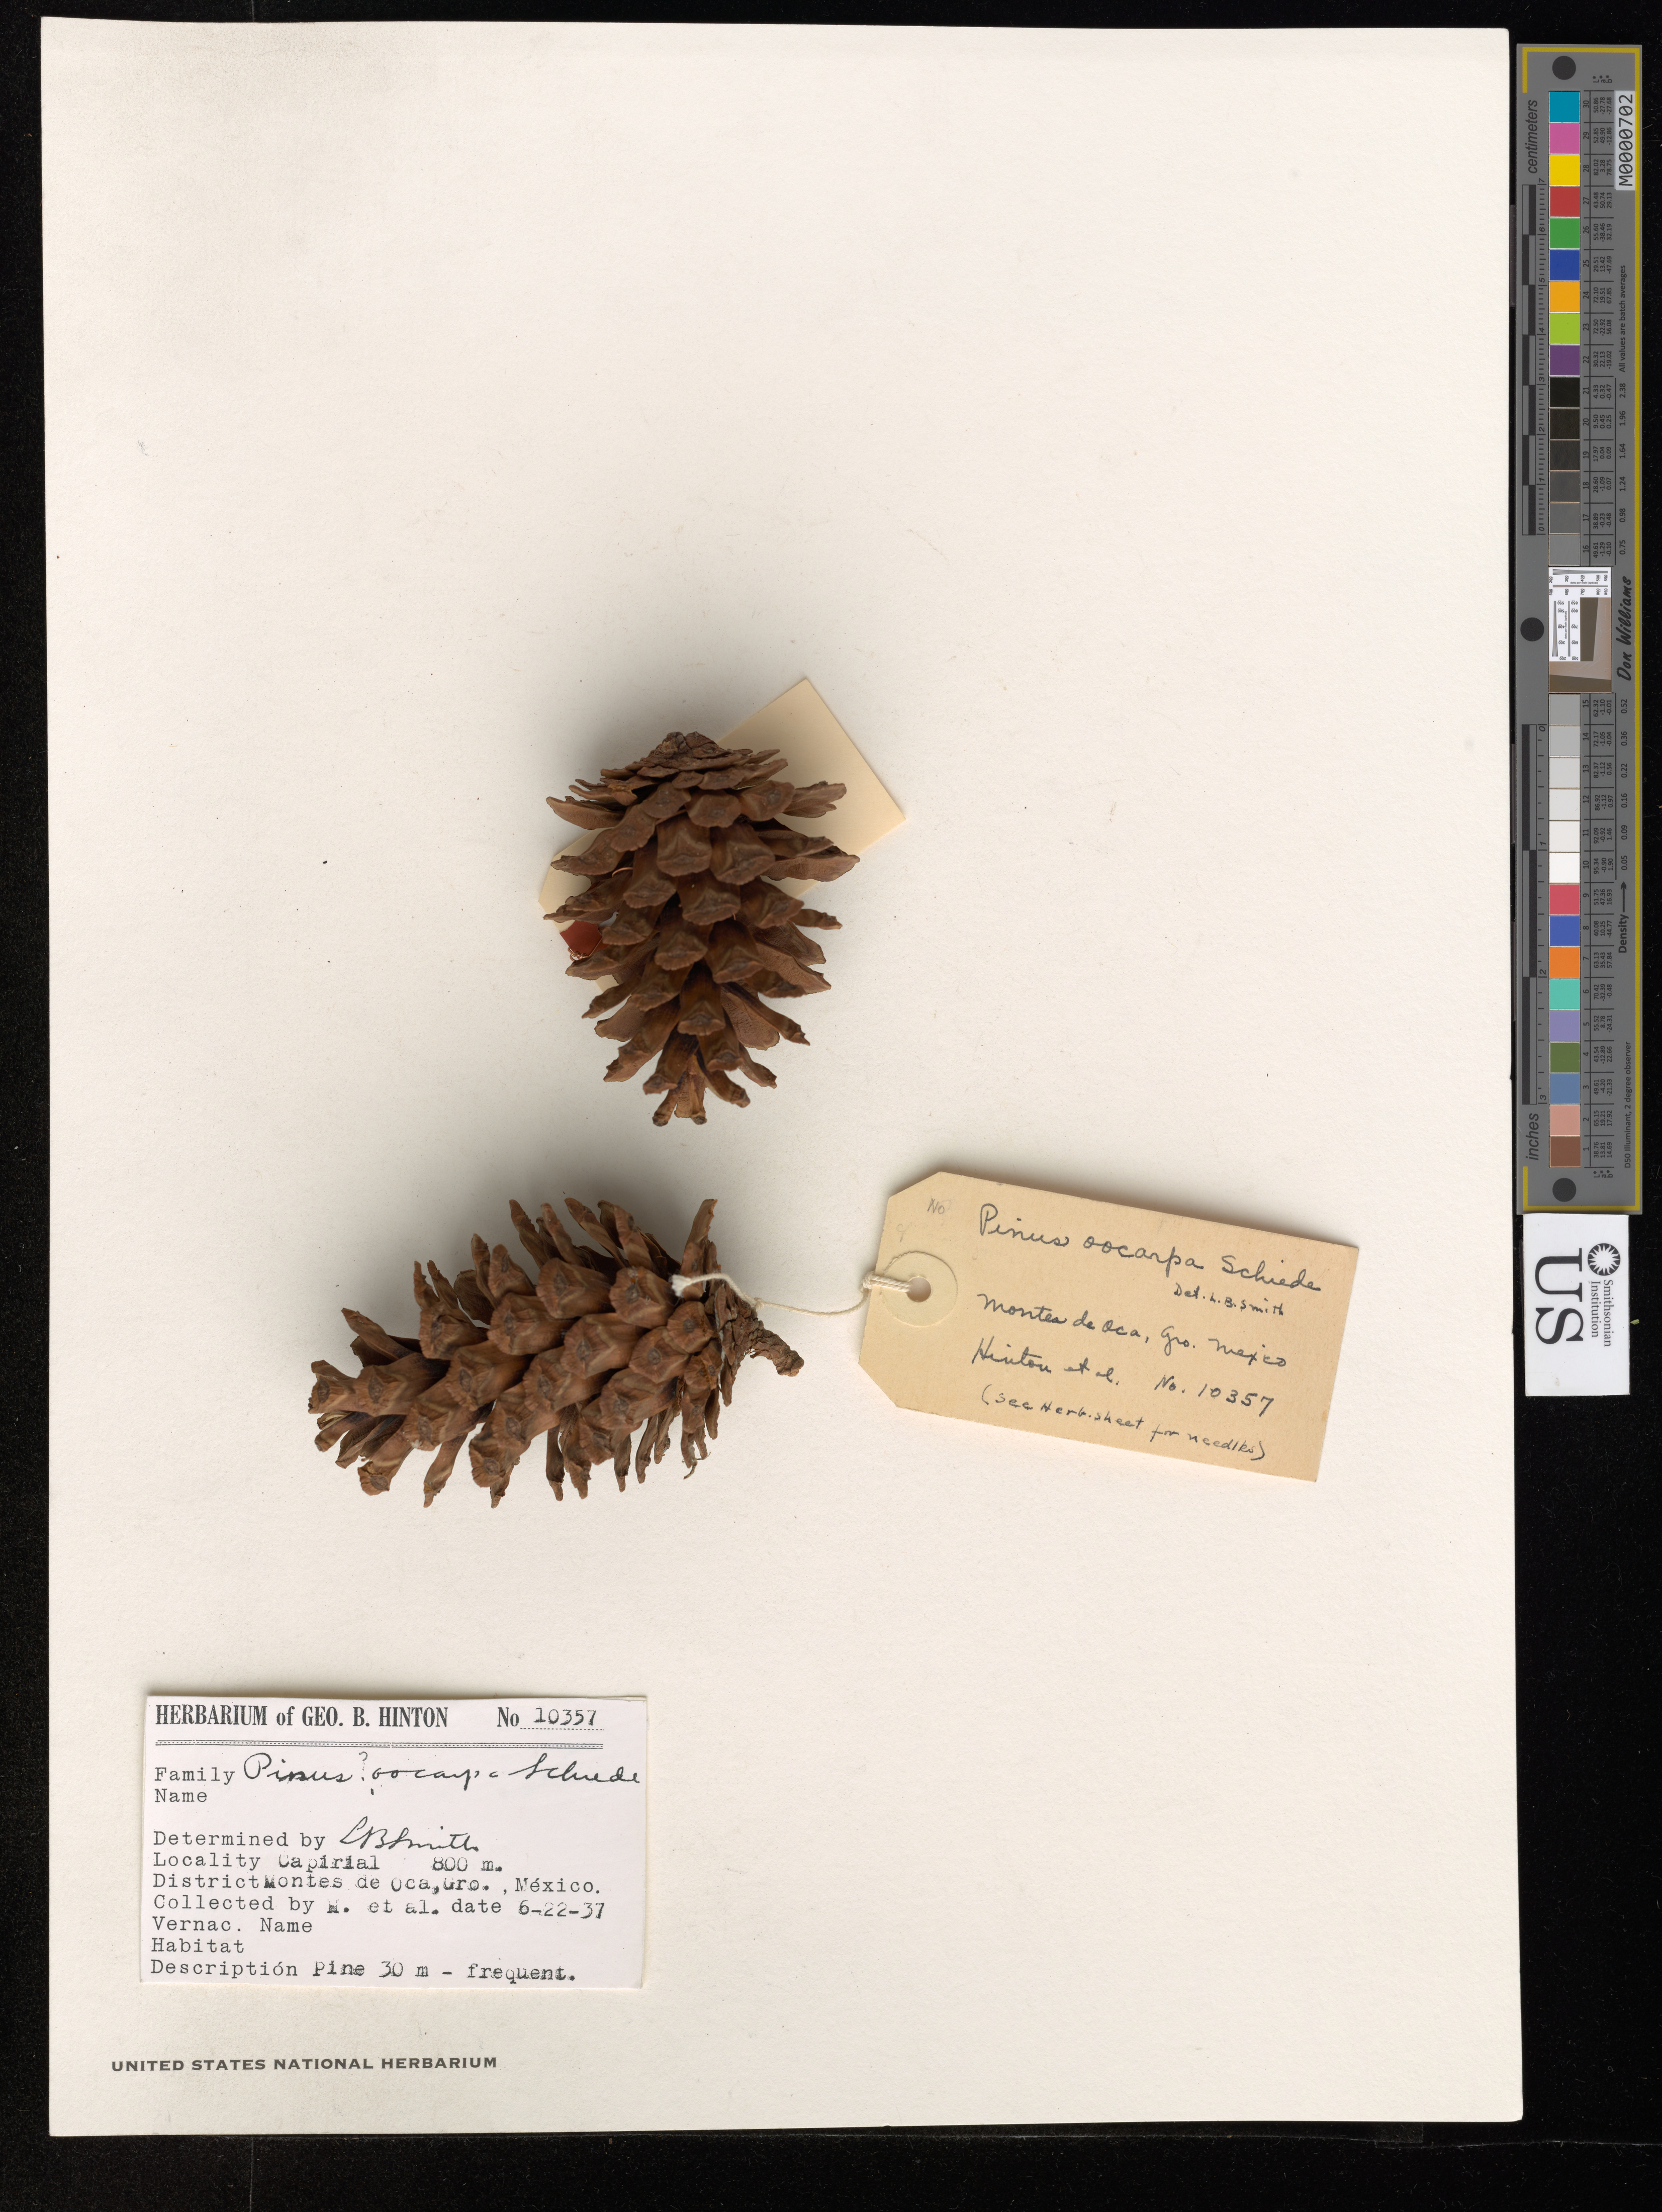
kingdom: Plantae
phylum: Tracheophyta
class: Pinopsida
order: Pinales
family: Pinaceae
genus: Pinus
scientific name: Pinus maximinoi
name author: H.E. Moore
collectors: G. B. Hinton & et al.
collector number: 10357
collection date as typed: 22 Jun 1937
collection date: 1937-06-22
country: Mexico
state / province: Guerrero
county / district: Montes de Oca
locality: Capirial.